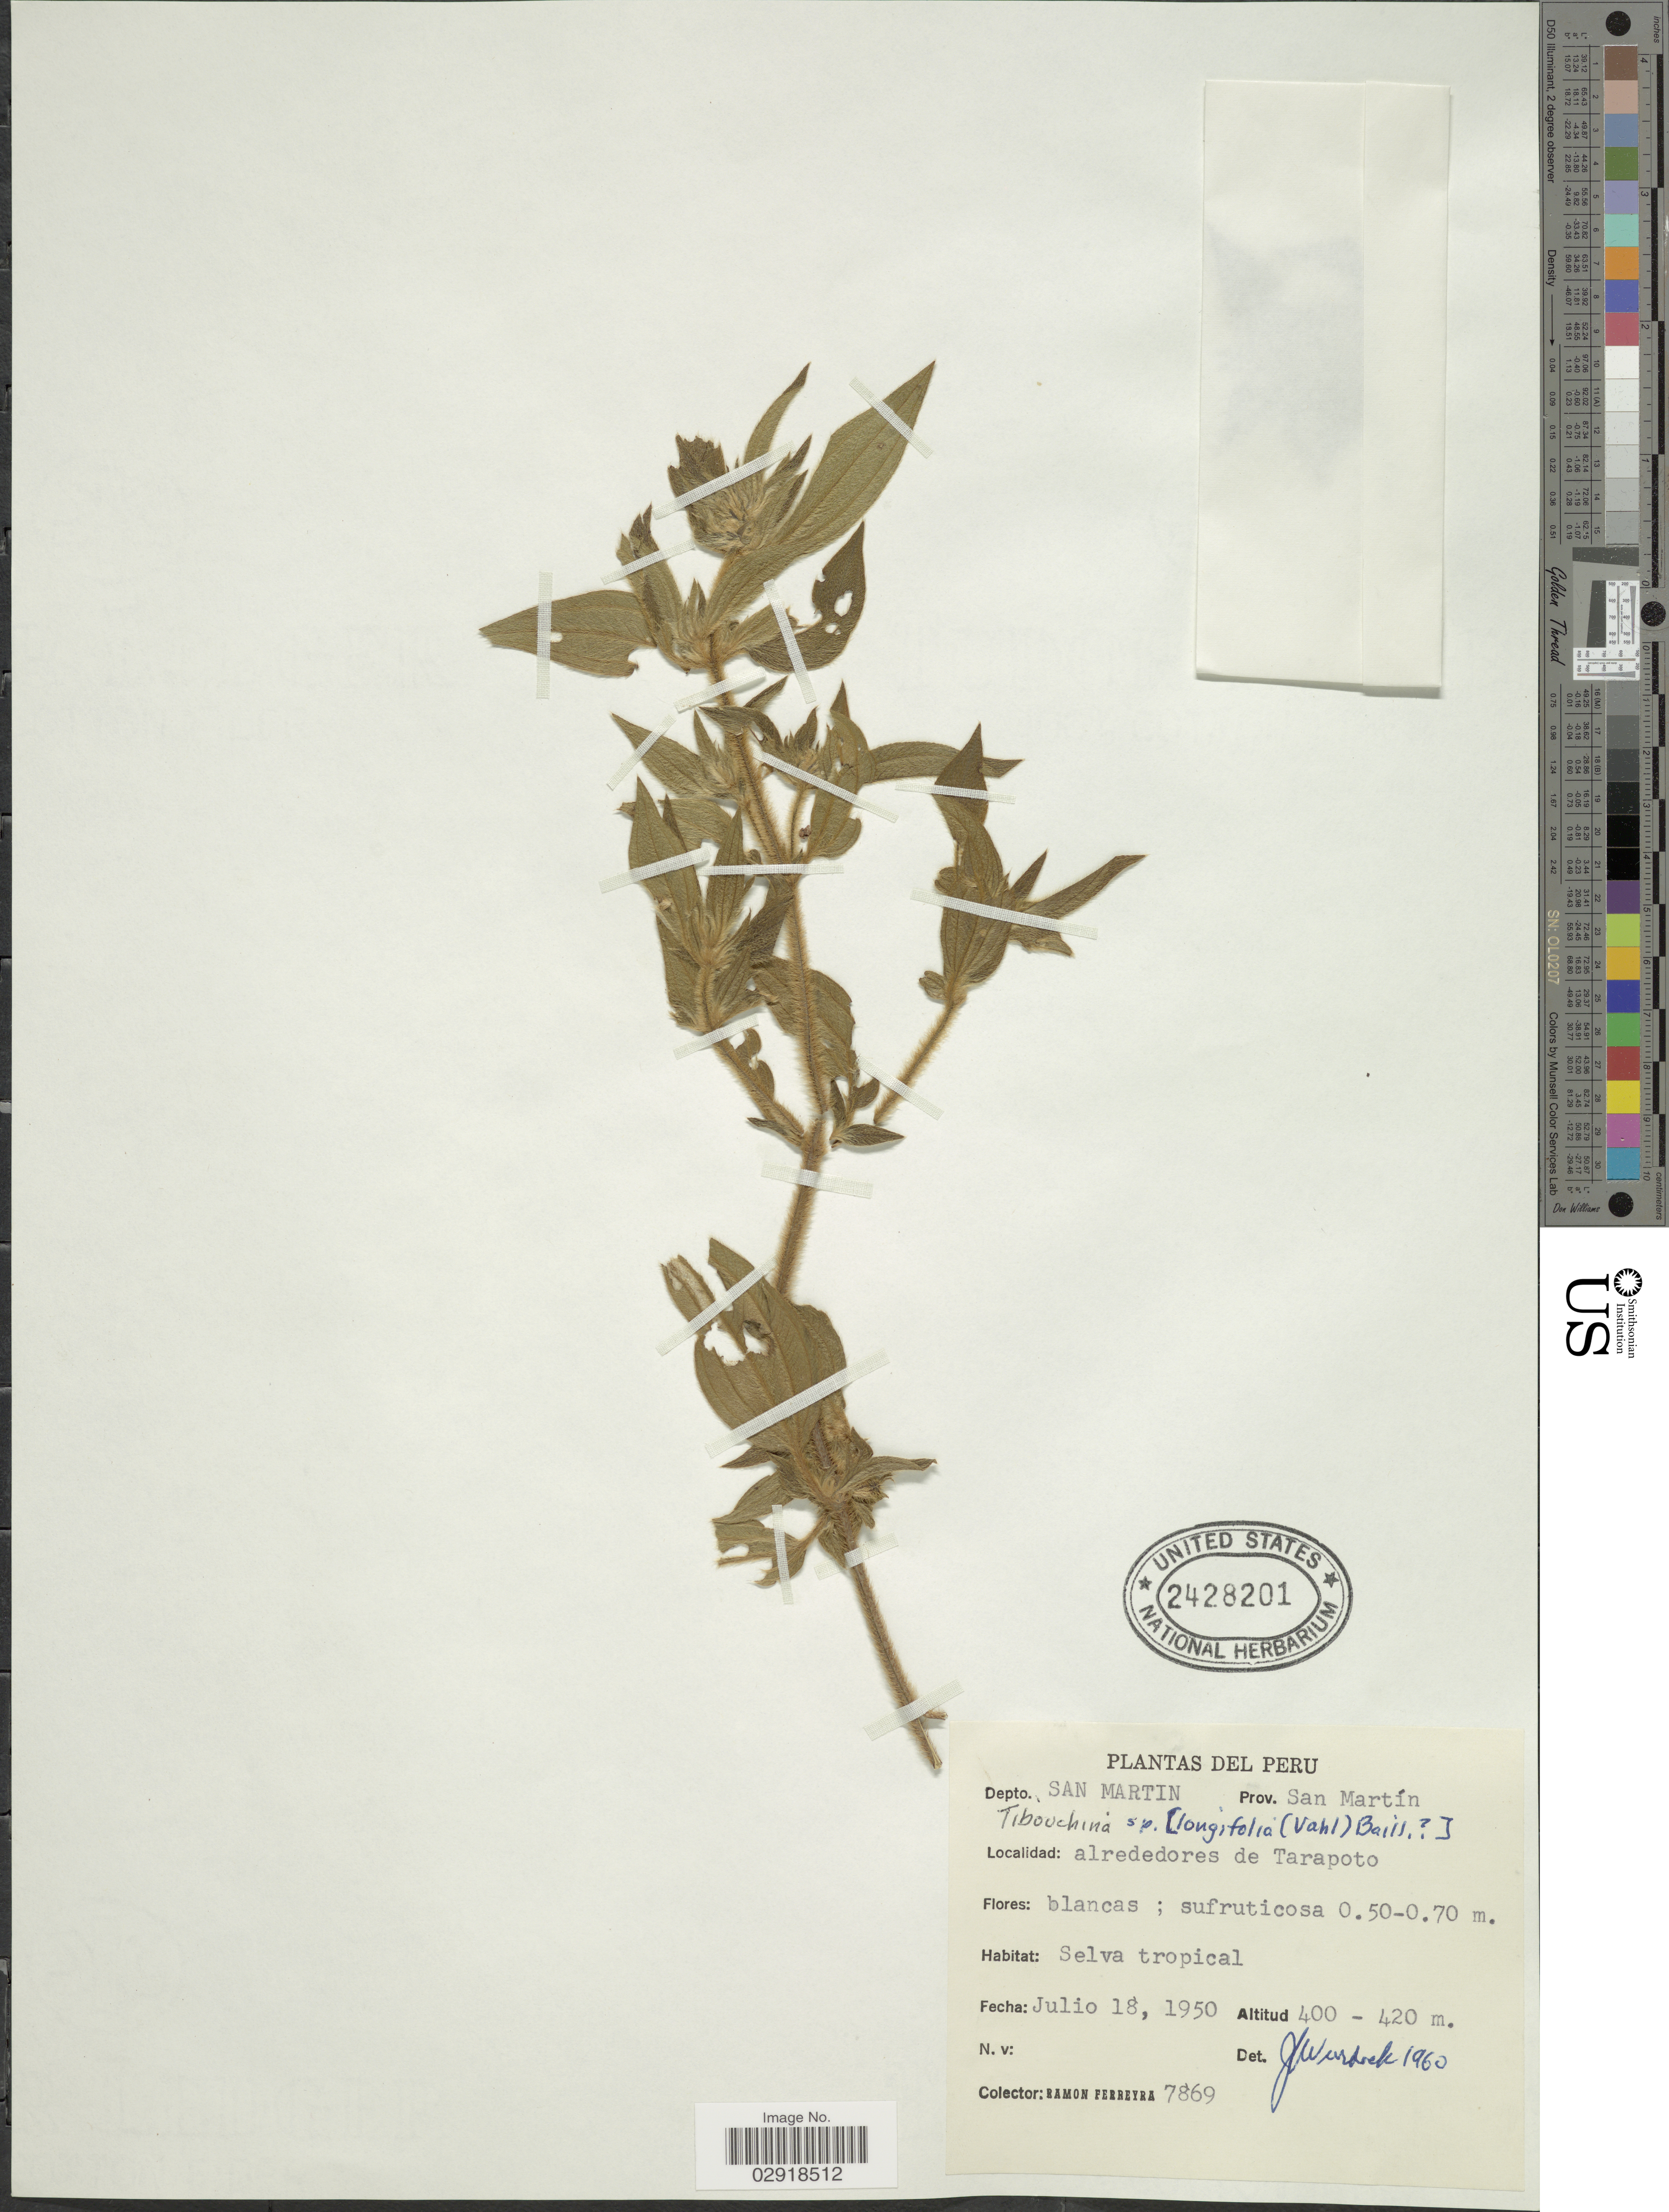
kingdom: Plantae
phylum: Tracheophyta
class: Magnoliopsida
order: Myrtales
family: Melastomataceae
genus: Chaetogastra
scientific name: Chaetogastra longifolia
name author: (Vahl) DC.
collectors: R. A. Ferreyra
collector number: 7869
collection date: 1950-07-18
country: Peru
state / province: San Martín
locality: Depto. San Martin, Prov. San Martín. Alrededores de Tarapoto.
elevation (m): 400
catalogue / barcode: US 2428201